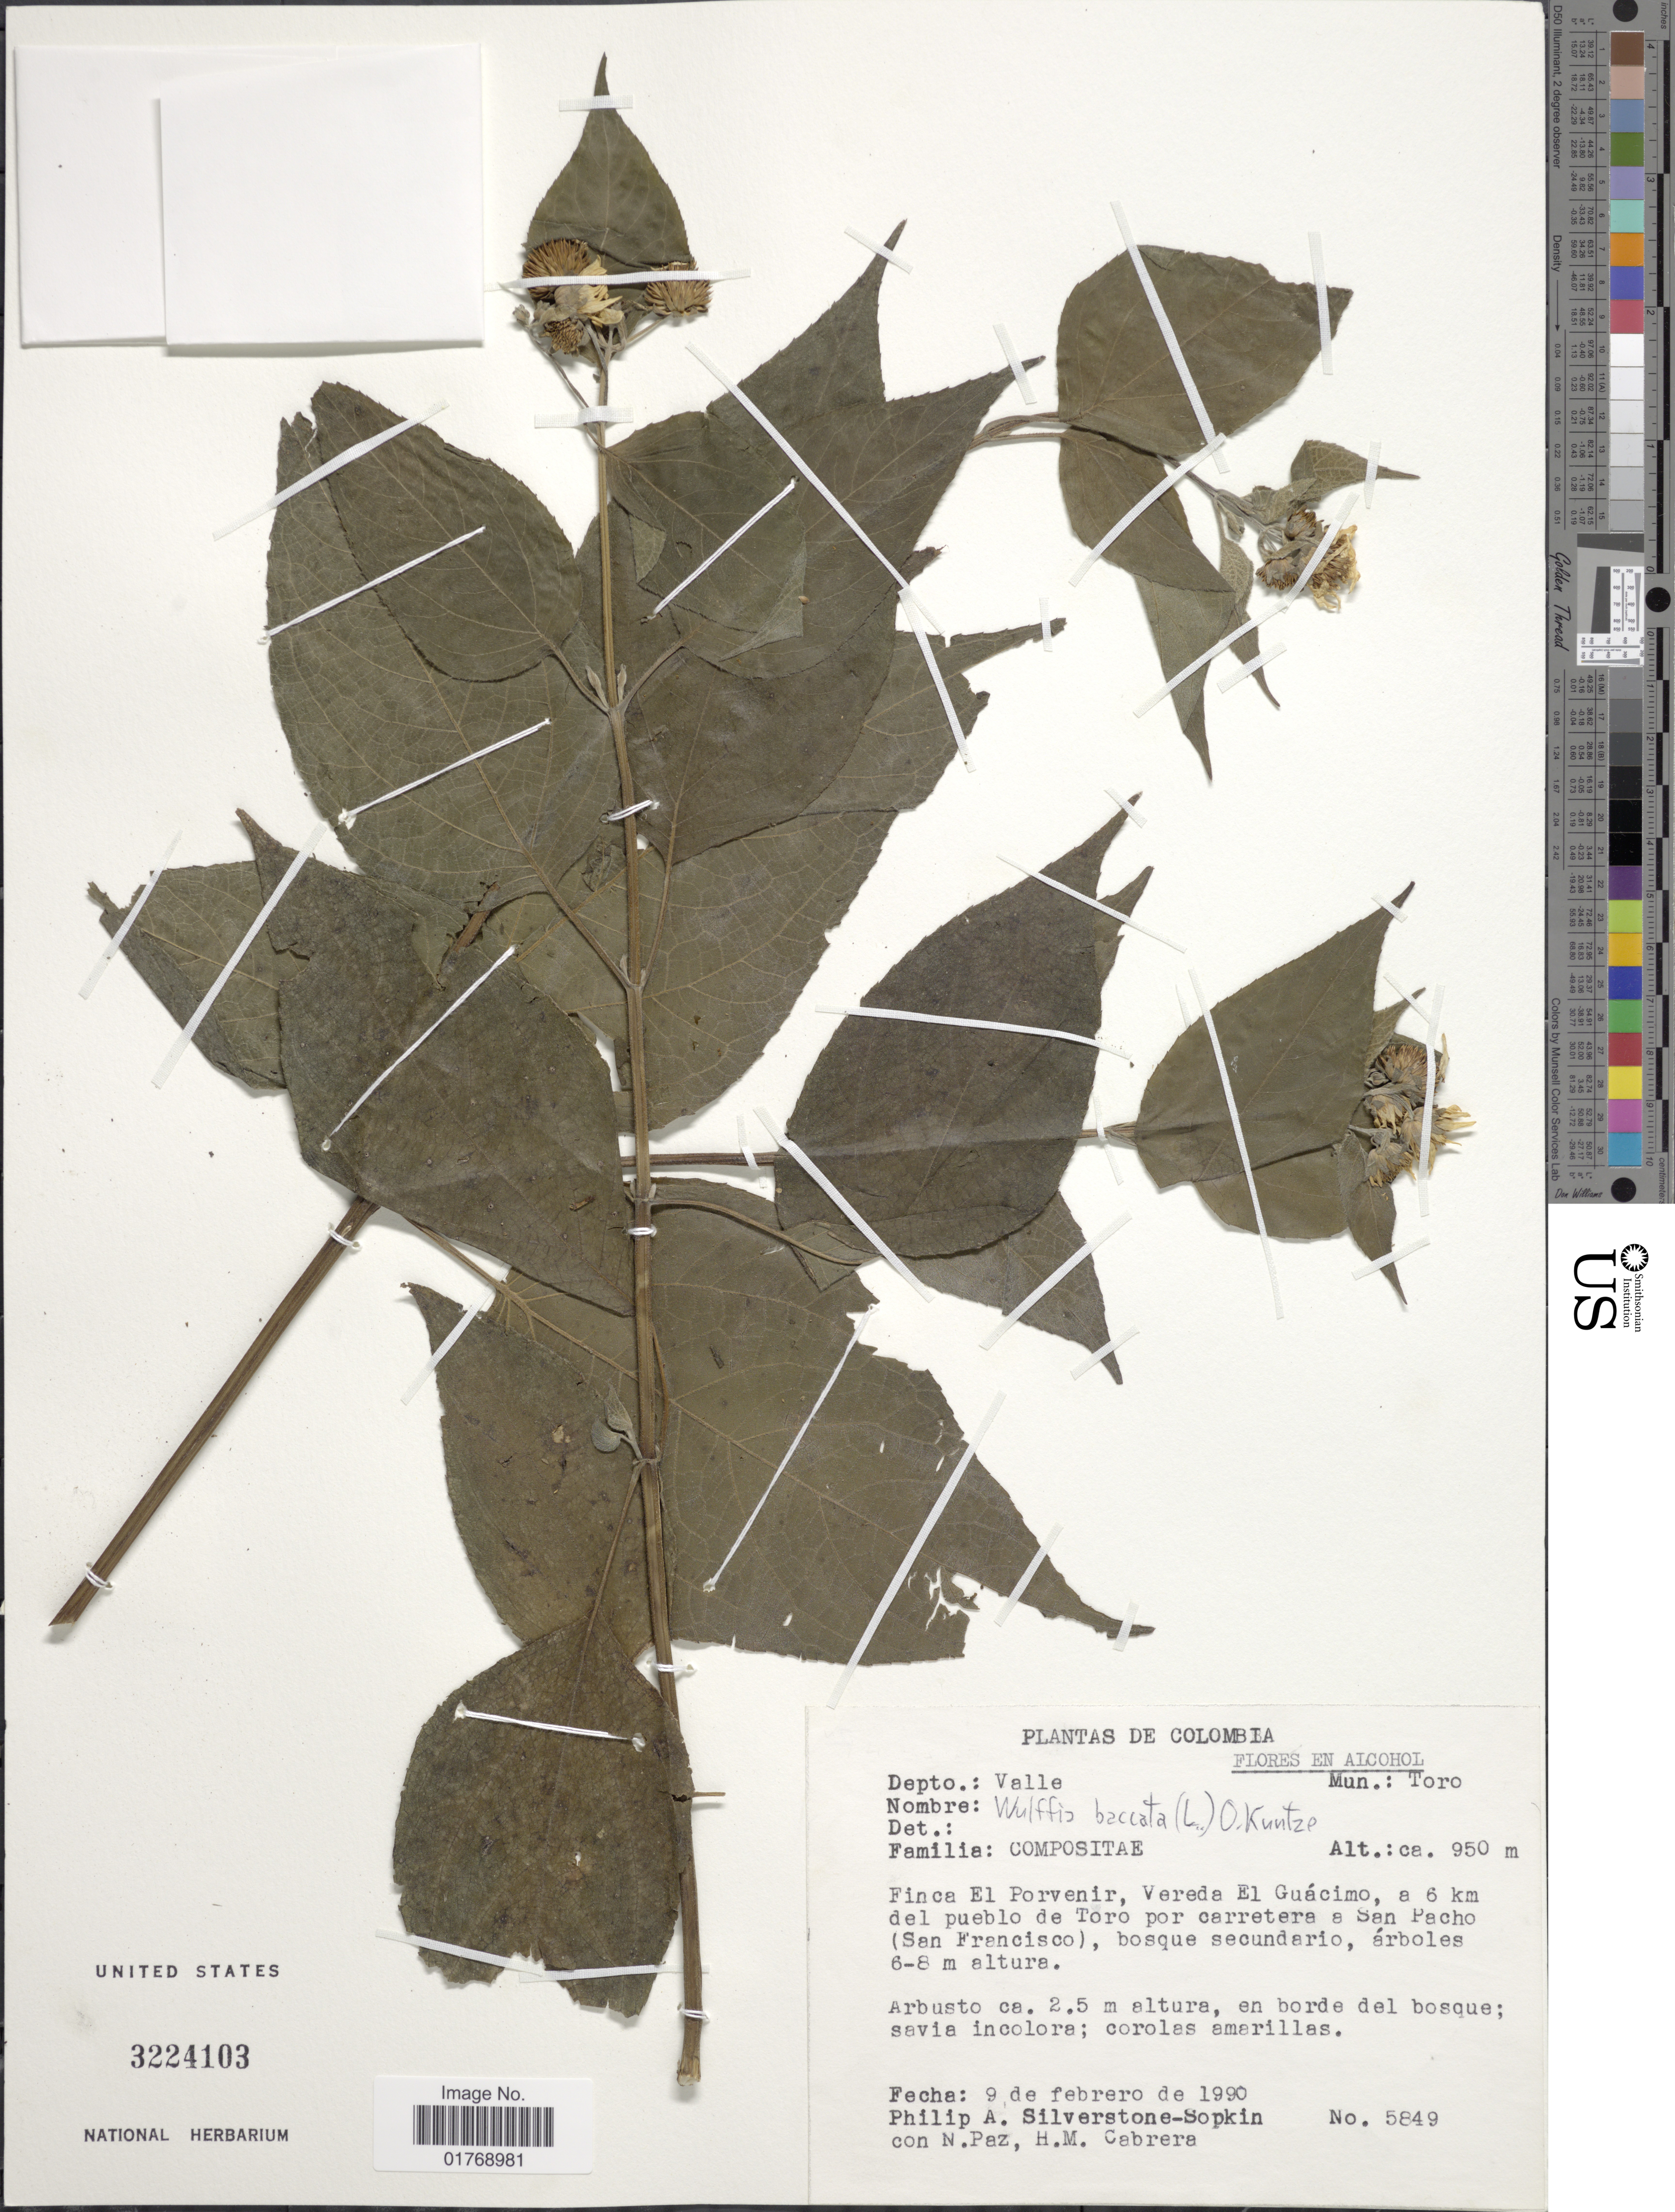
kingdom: Plantae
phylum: Tracheophyta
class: Magnoliopsida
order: Asterales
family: Asteraceae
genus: Viguiera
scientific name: Viguiera quitensis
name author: (Benth.) S.F. Blake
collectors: P. A. Silverstone-Sopkin, N. Paz & H. Cabrera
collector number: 5849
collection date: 1990-02-09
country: Colombia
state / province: Valle del Cauca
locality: Depto.: Valle. Mun.: Toro. Finca El Porvenir, Vereda El Guácimo, a 6 km del pueblo de Toro por carretera a San Pacho (San Francisco)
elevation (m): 950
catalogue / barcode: US 3224103